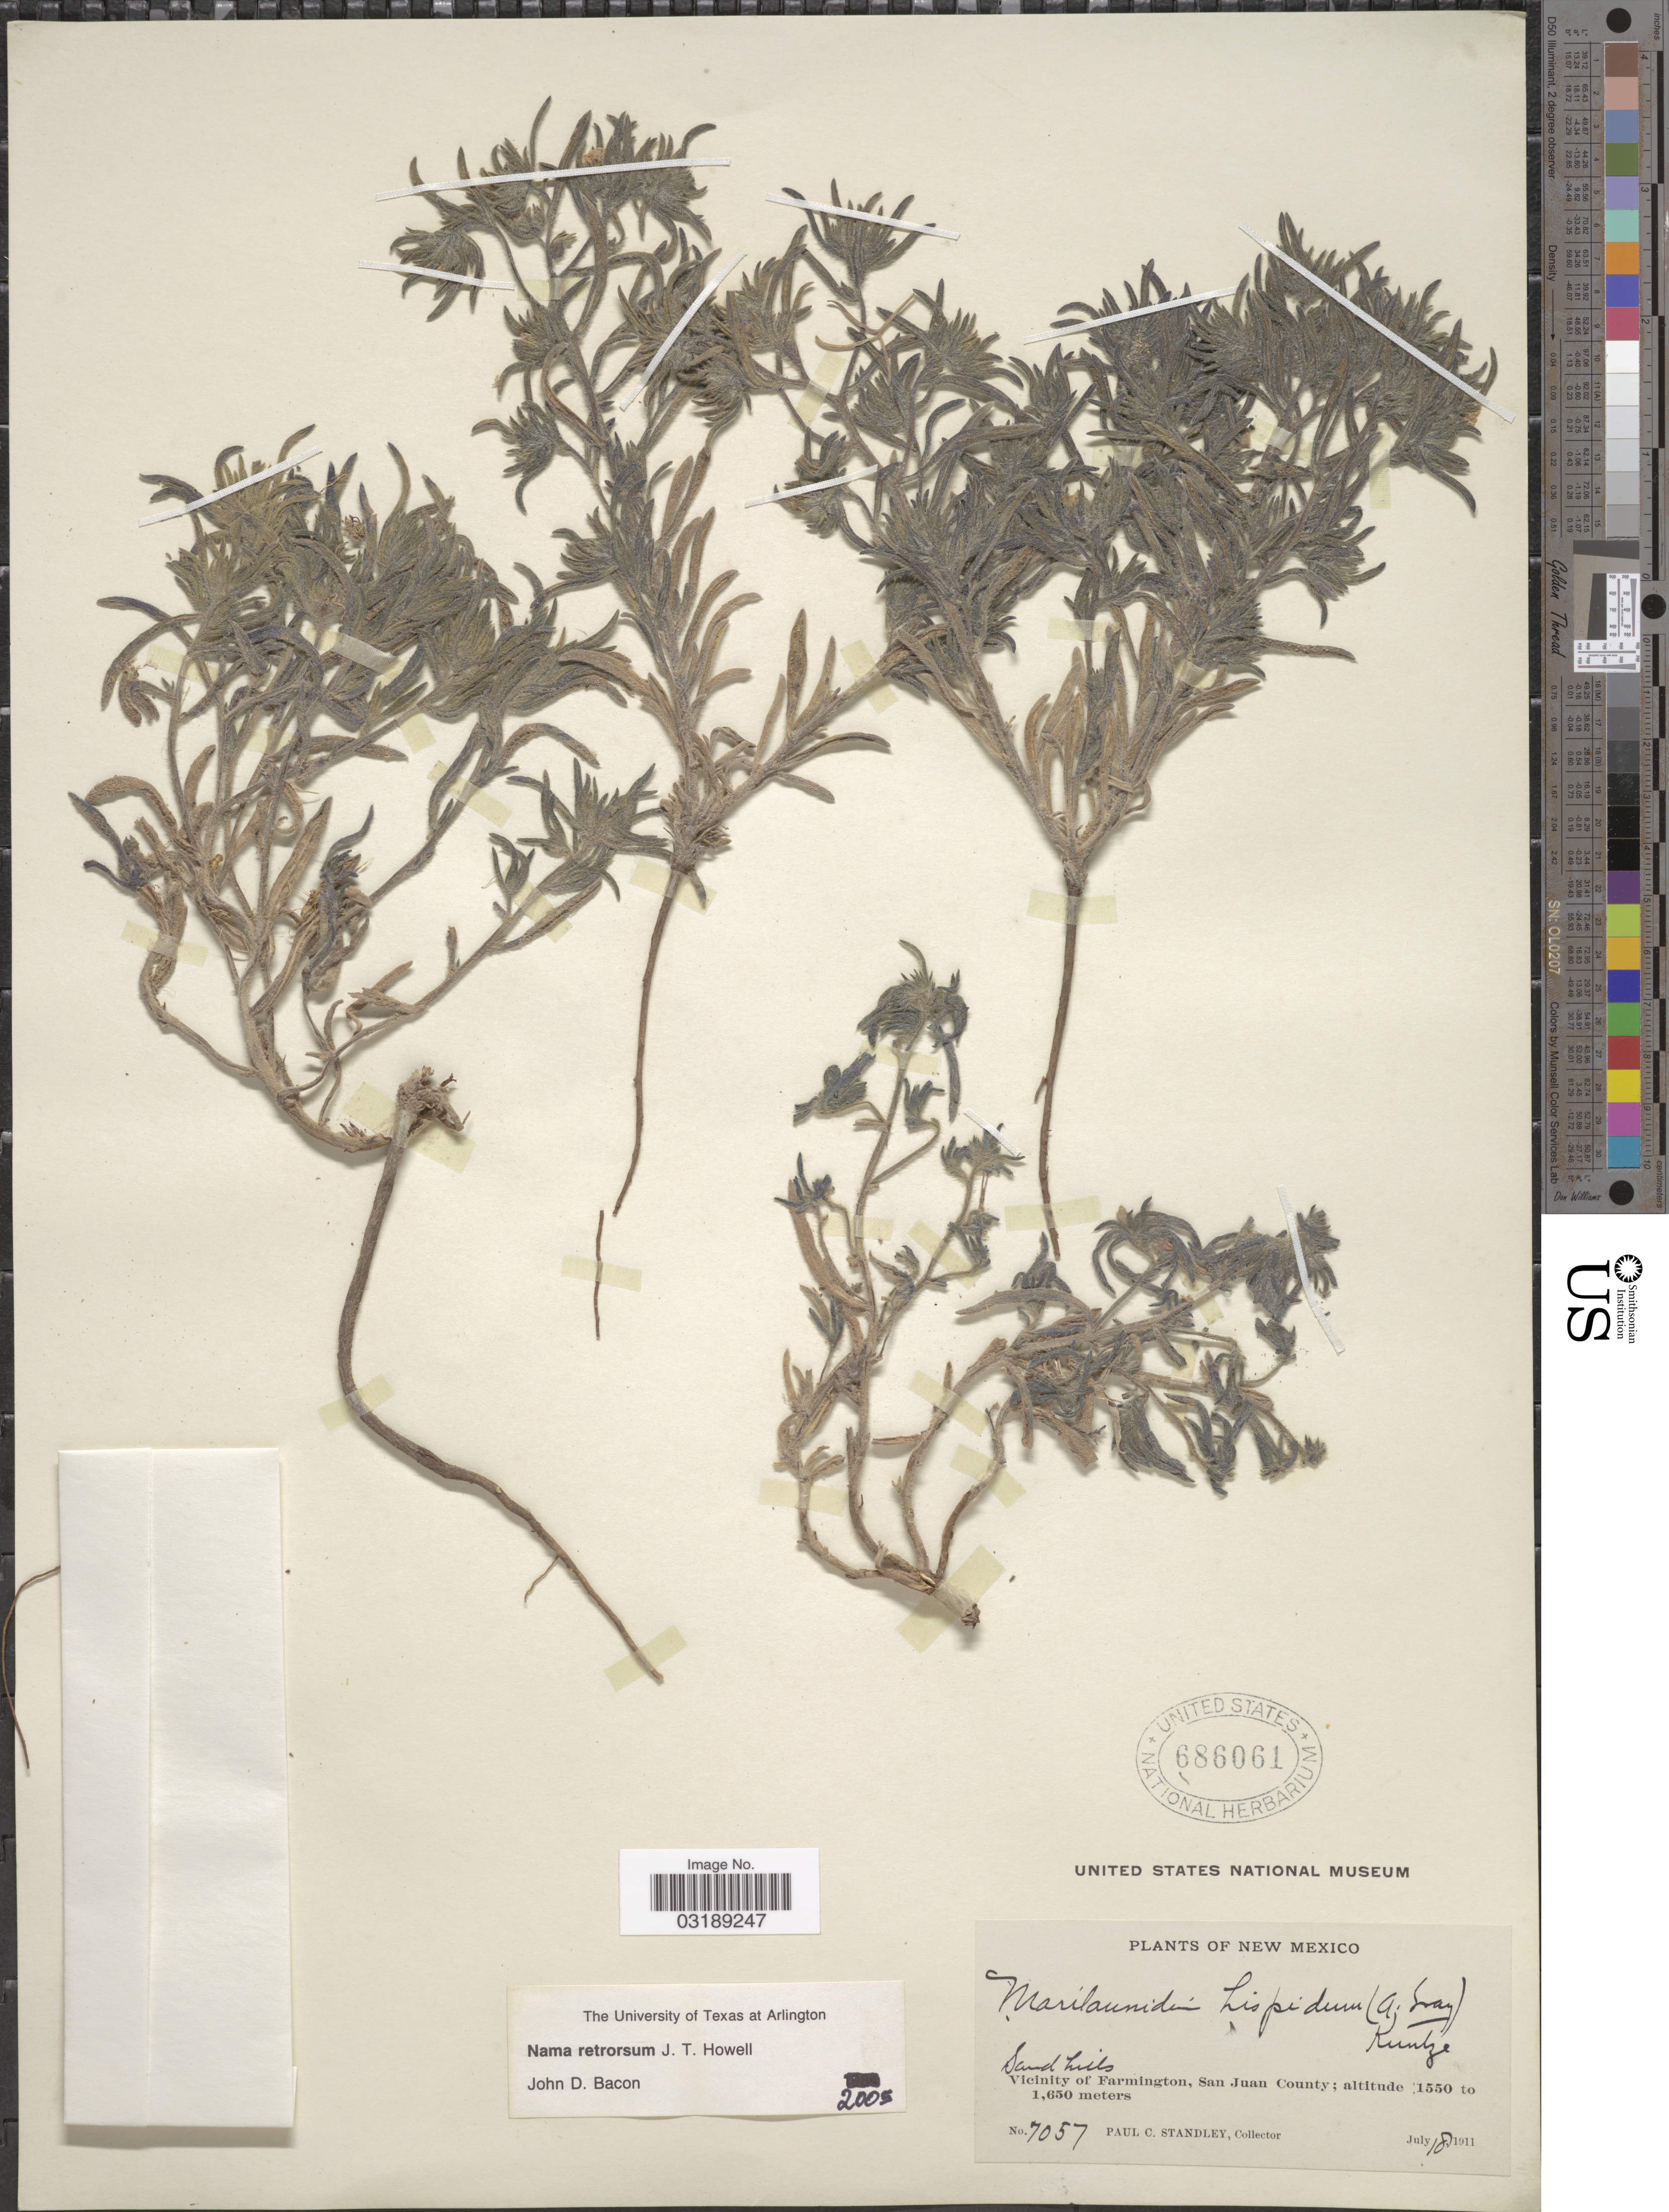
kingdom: Plantae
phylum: Tracheophyta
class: Magnoliopsida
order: Boraginales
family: Namaceae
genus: Nama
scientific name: Nama retrorsa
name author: J.T. Howell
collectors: P. C. Standley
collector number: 7057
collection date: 1911-07-18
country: United States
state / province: New Mexico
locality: Sand hills, Vicinity of Farmington, San Juan County.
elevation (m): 1550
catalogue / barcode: US 686061